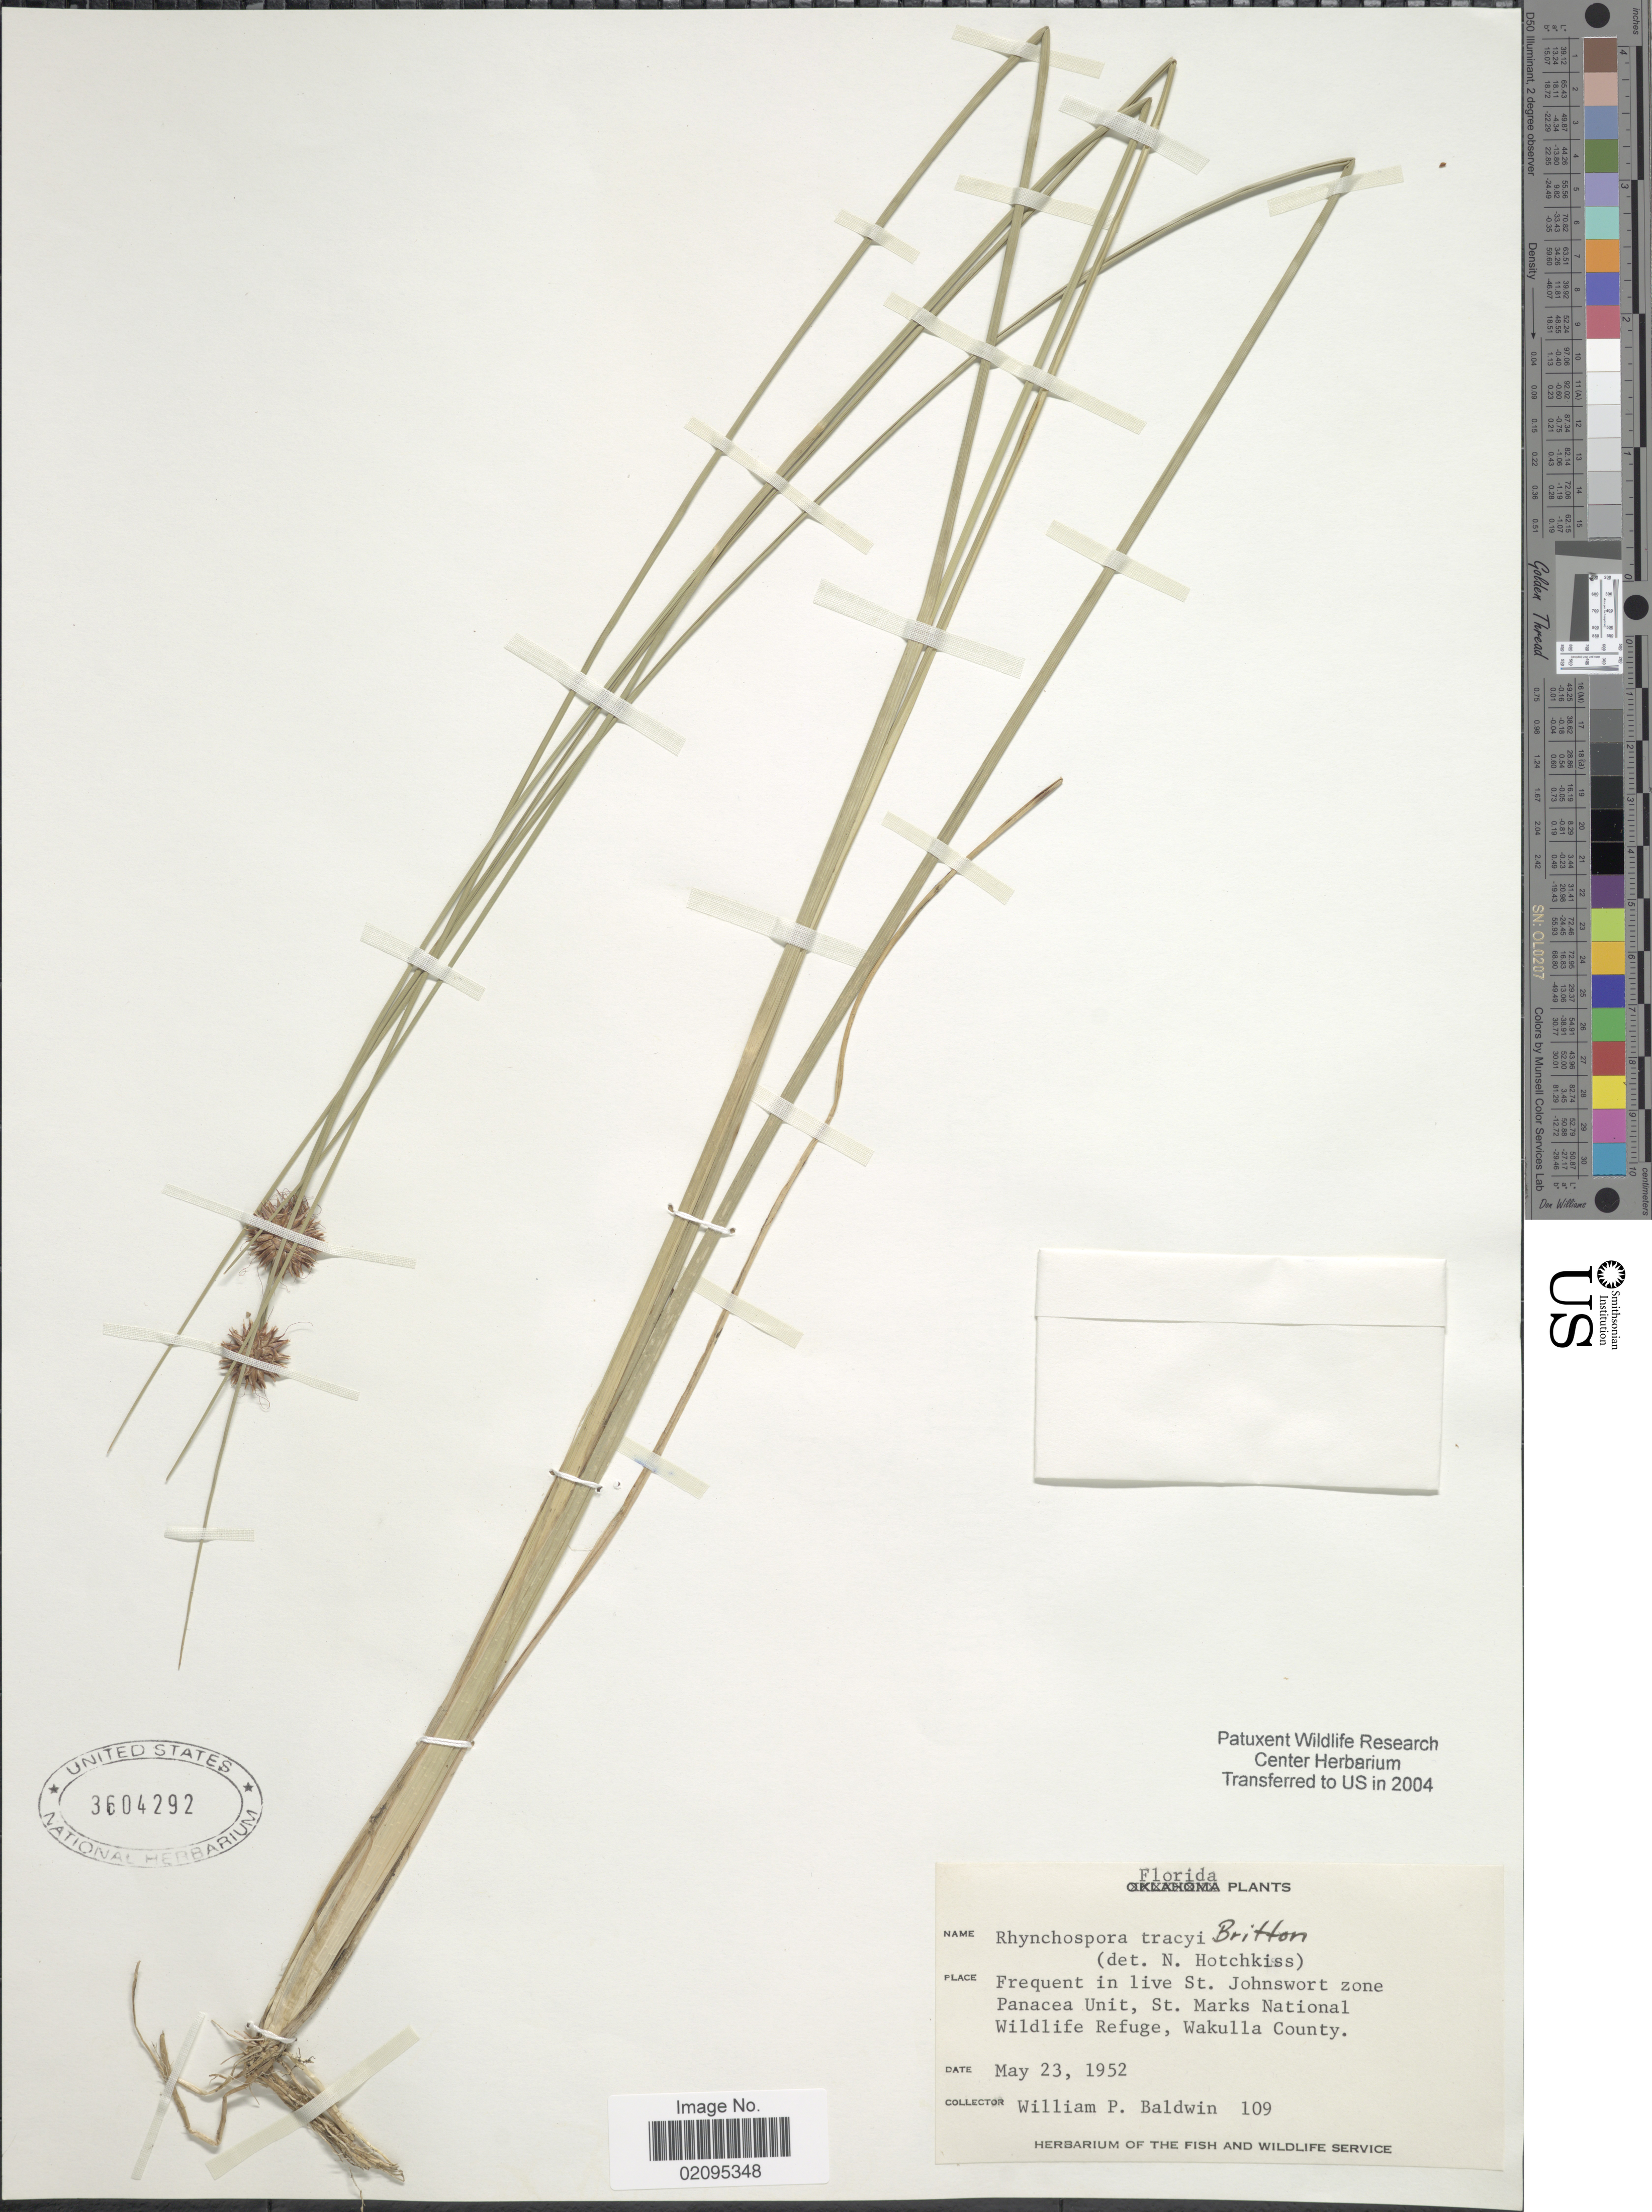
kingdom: Plantae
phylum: Tracheophyta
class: Liliopsida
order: Poales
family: Cyperaceae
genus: Rhynchospora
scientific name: Rhynchospora tracyi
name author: Britton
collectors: W. Baldwin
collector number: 109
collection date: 1952-05-23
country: United States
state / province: Florida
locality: Frequent in live St. Johnswort zone Panacea Unit, St. Marks National Wildlife Refuge, Wakulla County.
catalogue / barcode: US 3604292